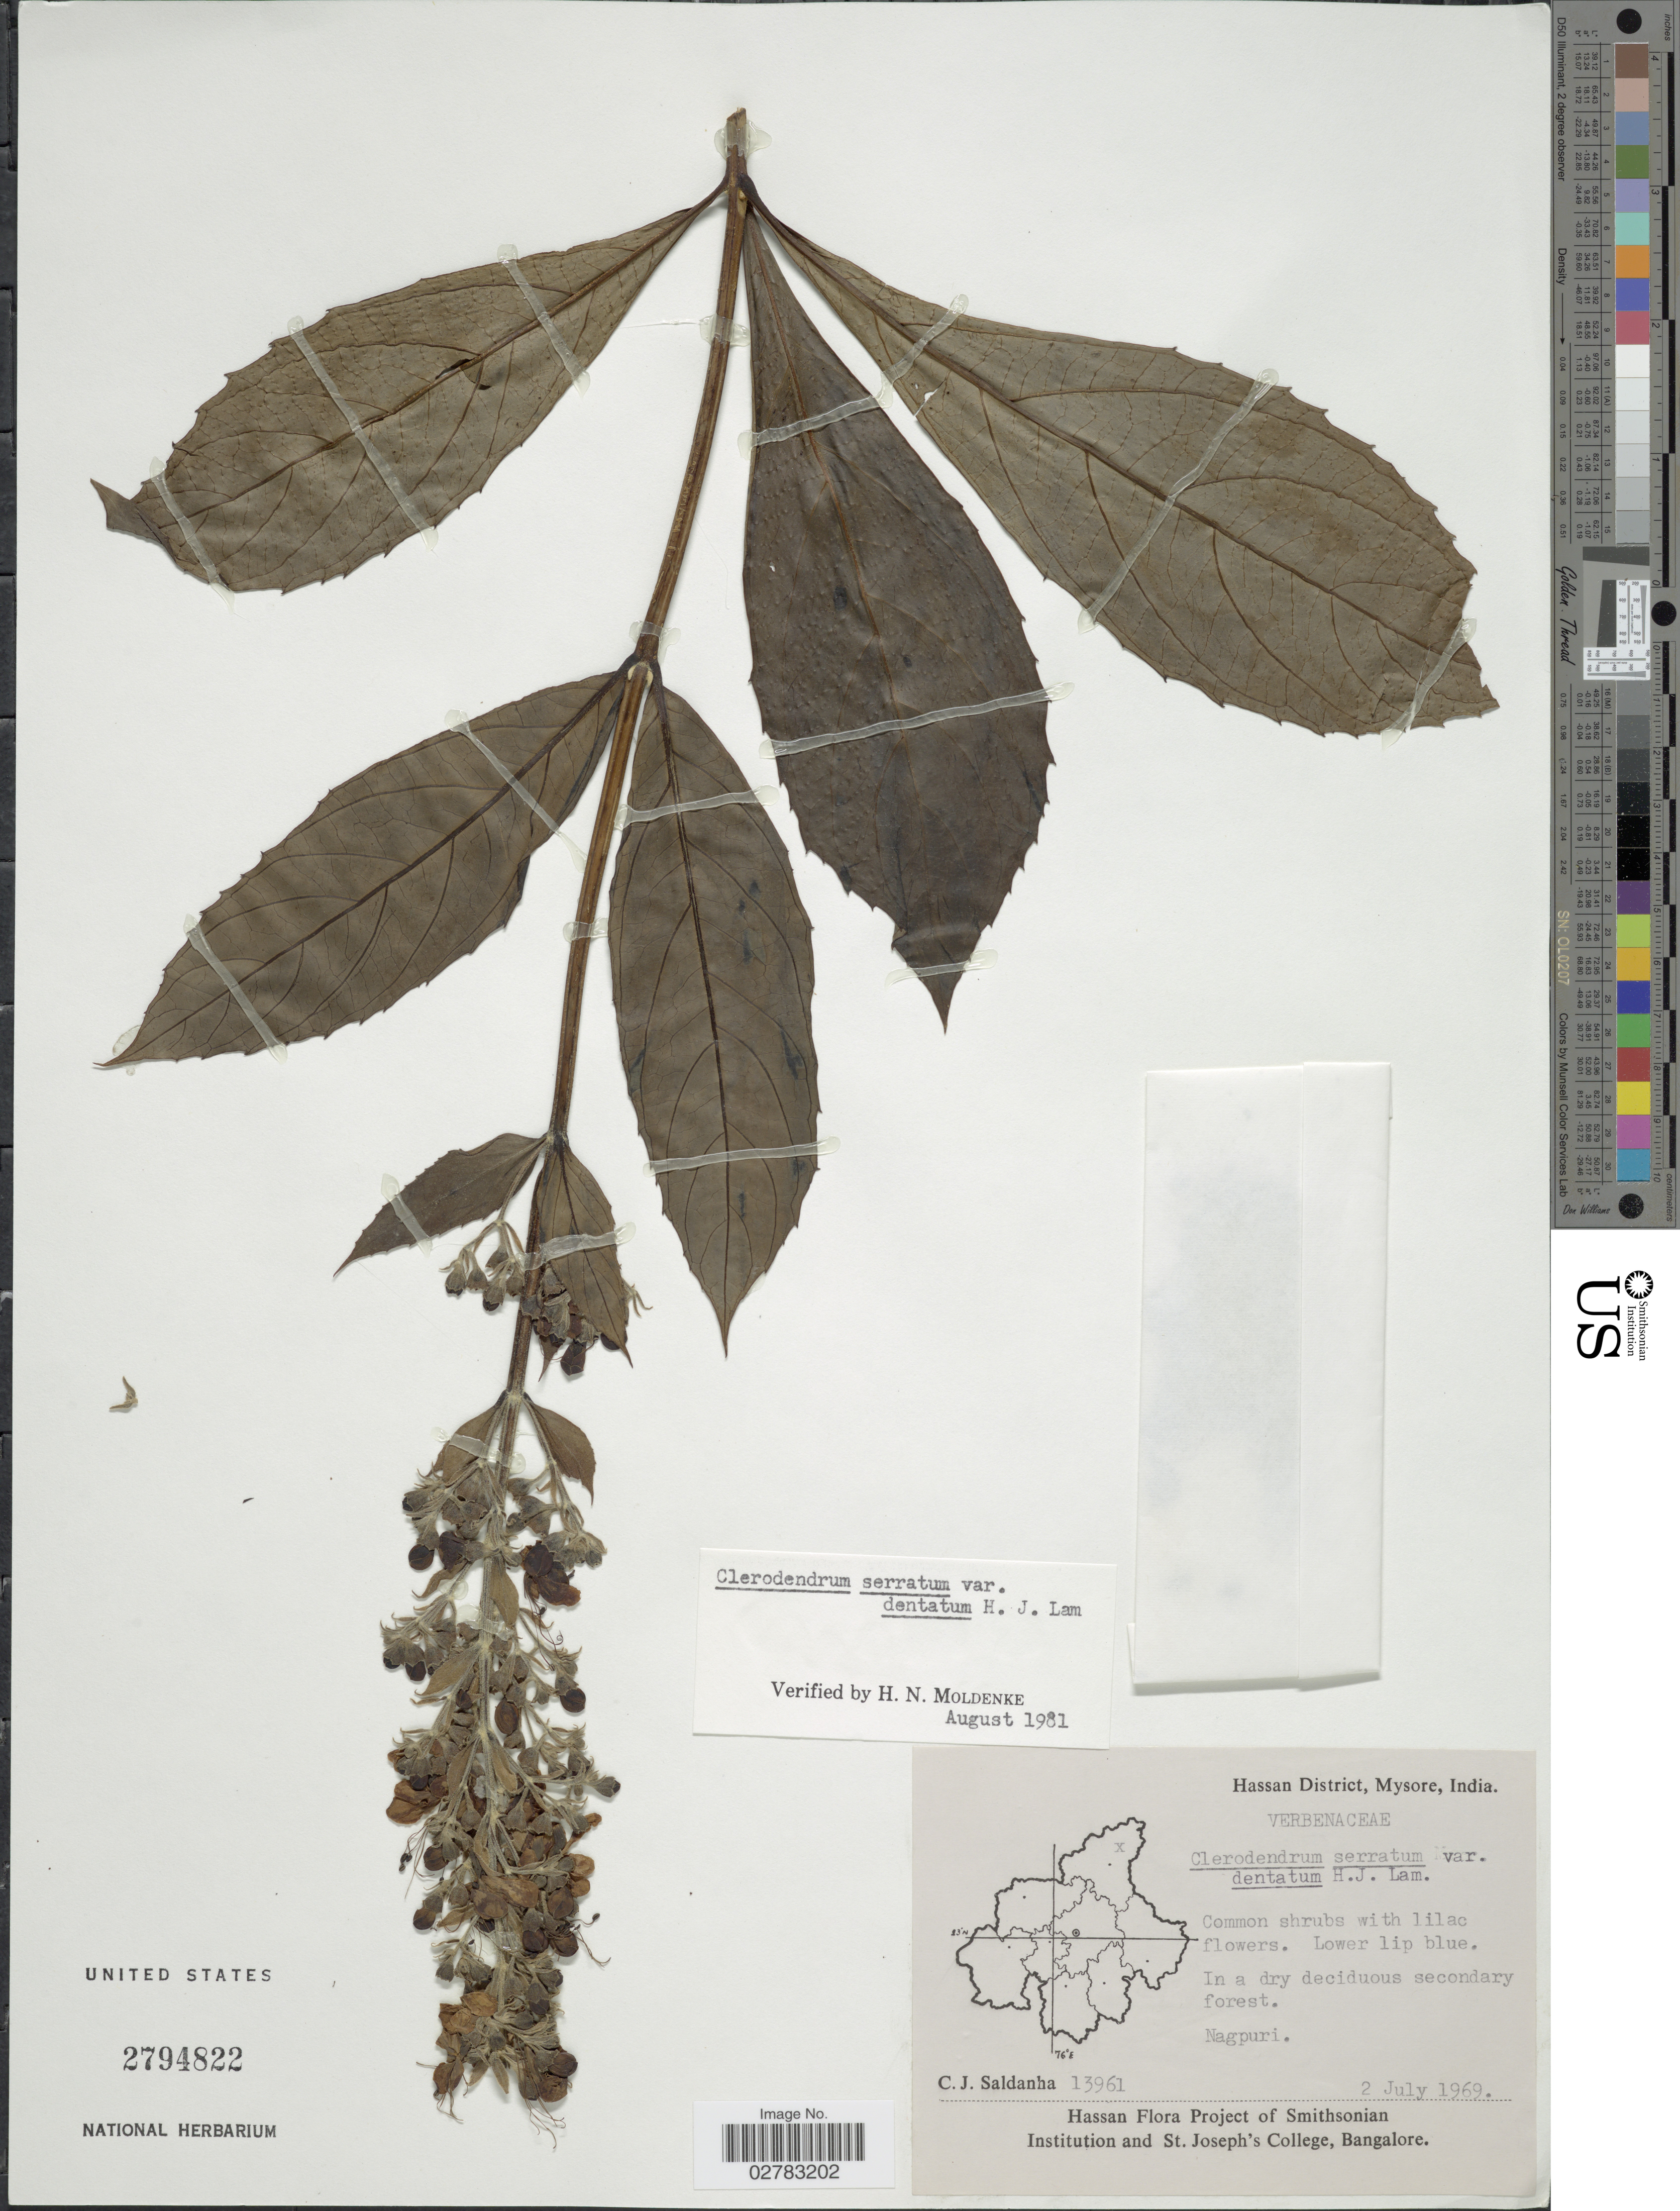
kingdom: Plantae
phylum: Tracheophyta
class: Magnoliopsida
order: Lamiales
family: Lamiaceae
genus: Clerodendrum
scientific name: Clerodendrum serratum var. dentatum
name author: H.J. Lam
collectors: C. J. Saldanha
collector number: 13961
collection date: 1969-07-02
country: India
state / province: Karnataka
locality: Hassan District, Mysore. Nagpuri.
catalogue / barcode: US 2794822